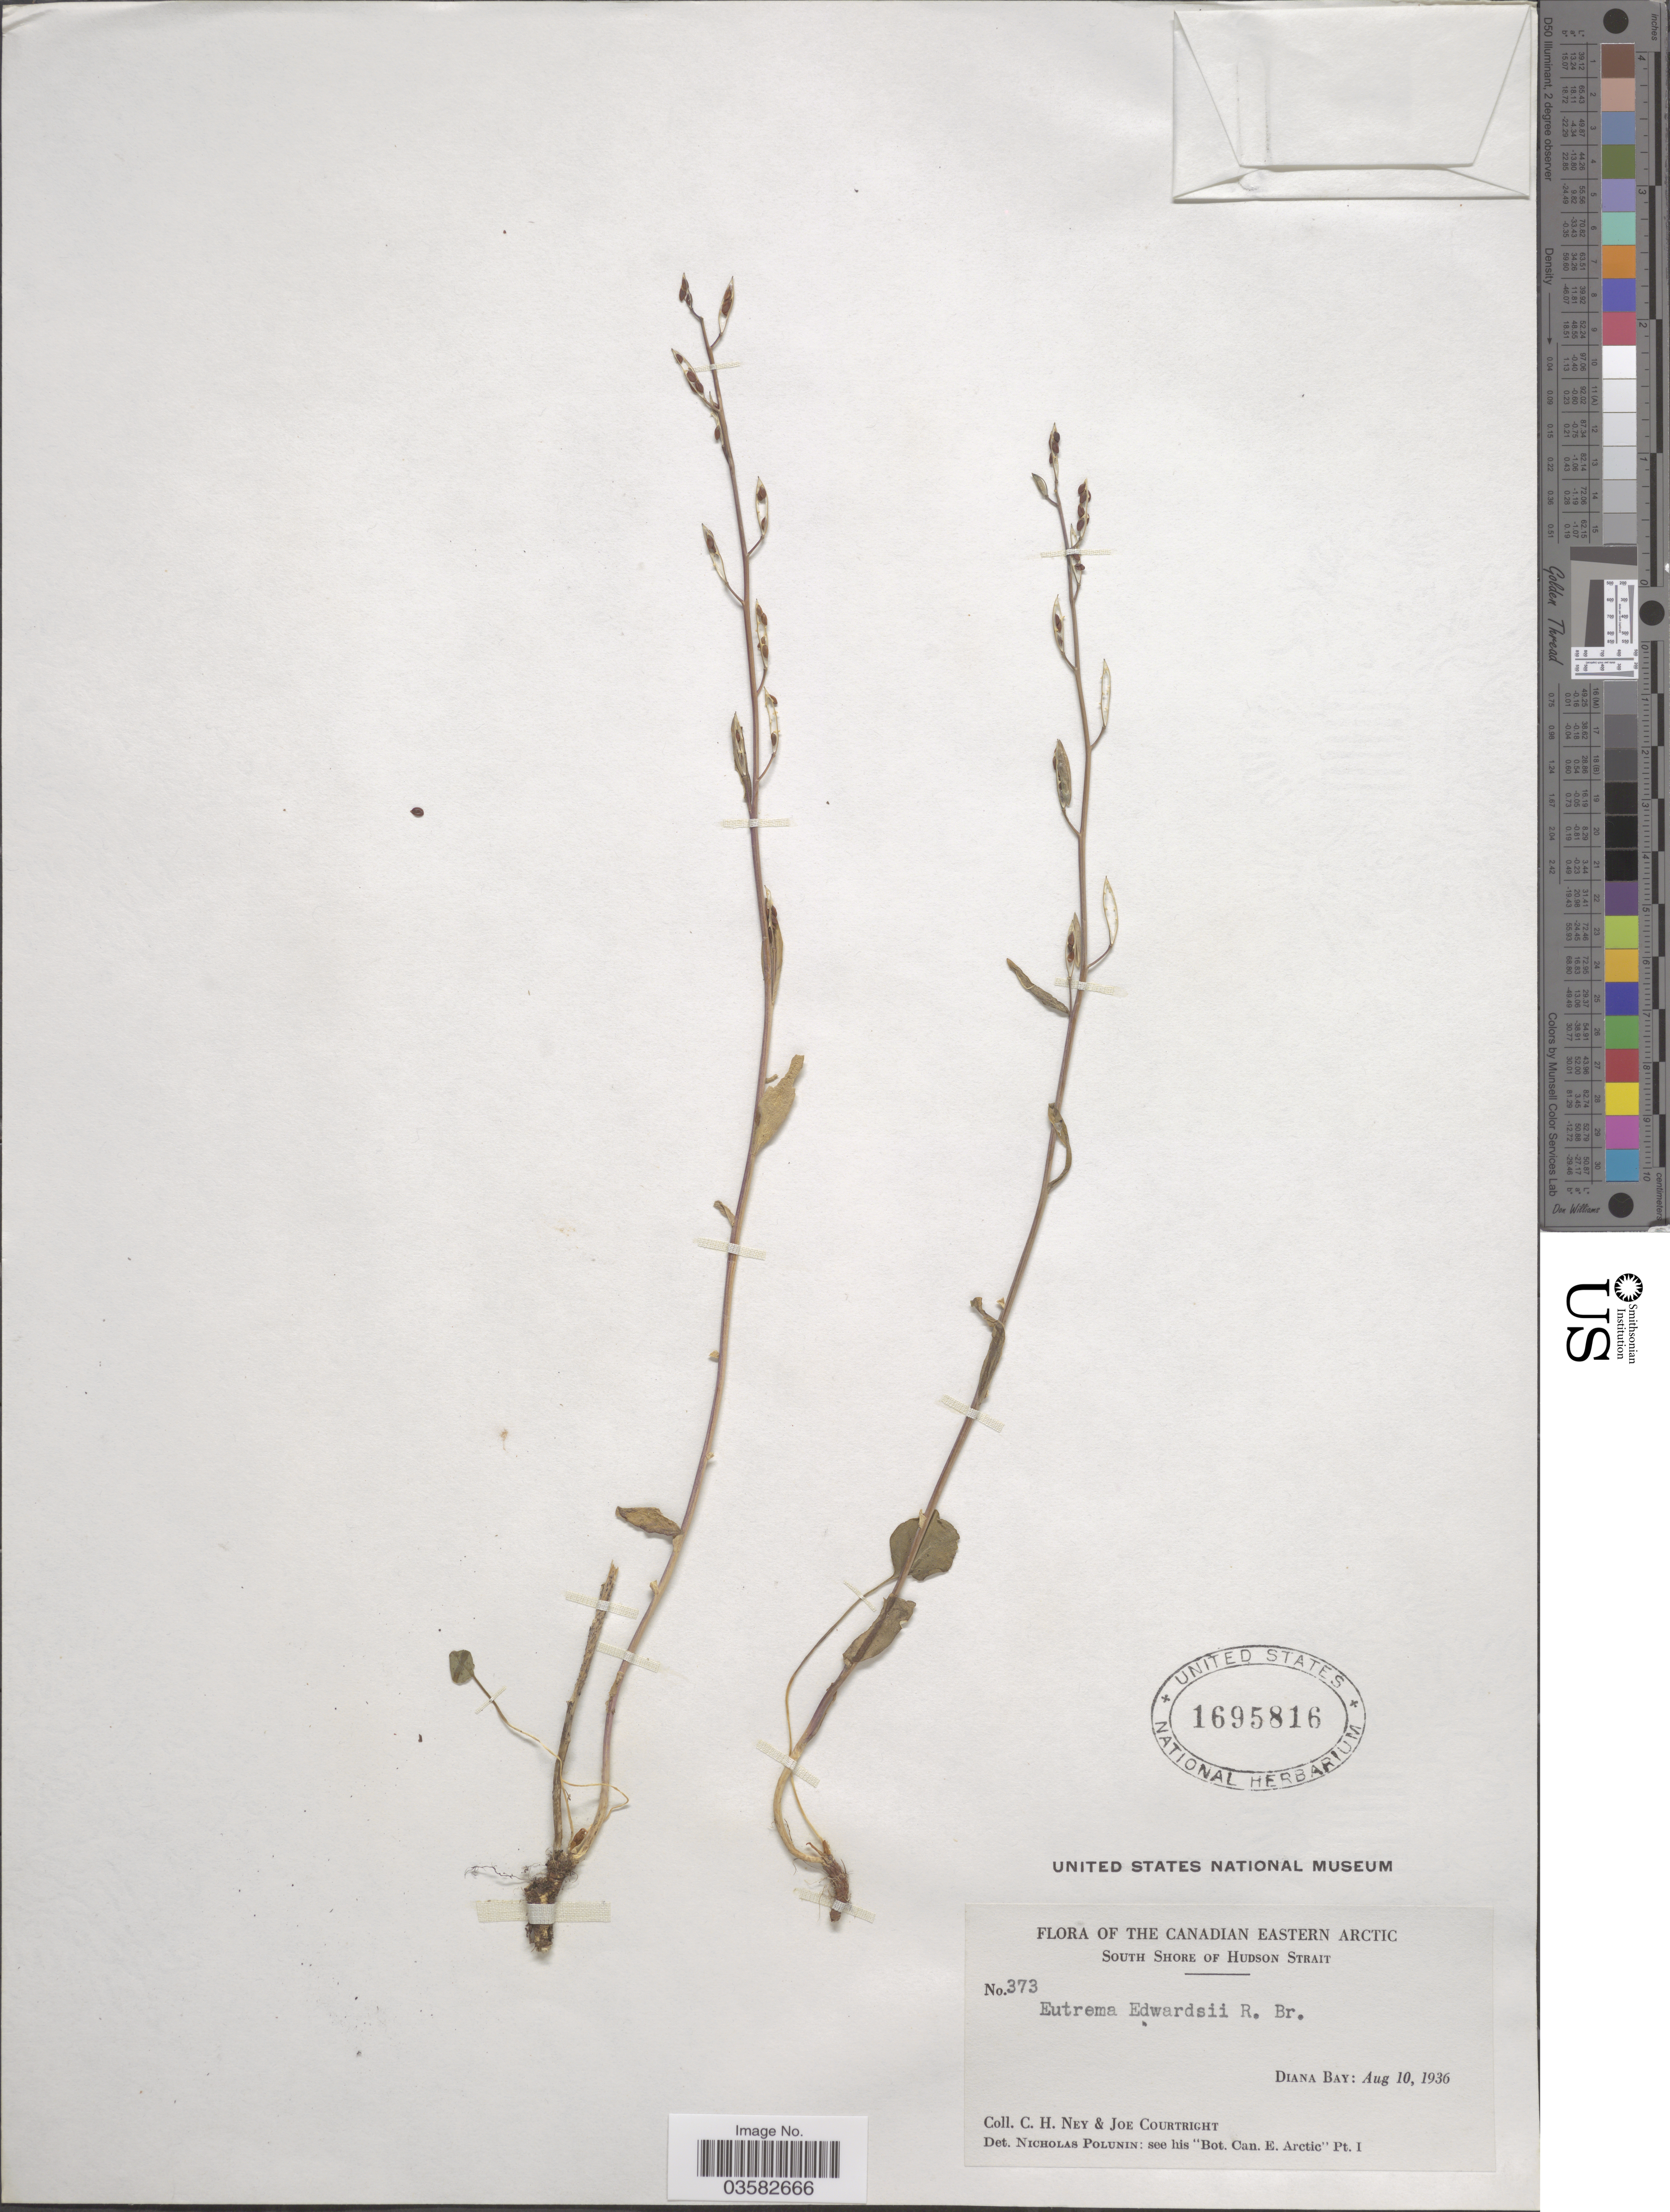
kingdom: Plantae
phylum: Tracheophyta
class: Magnoliopsida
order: Brassicales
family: Brassicaceae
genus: Eutrema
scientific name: Eutrema edwardsii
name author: R. Br.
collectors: C. Ney & J. Courtright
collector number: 373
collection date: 1936-08-10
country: Canada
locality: The Canadian Eastern Arctic. South Shore of Hudson Strait. Diana Bay.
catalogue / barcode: US 1695816